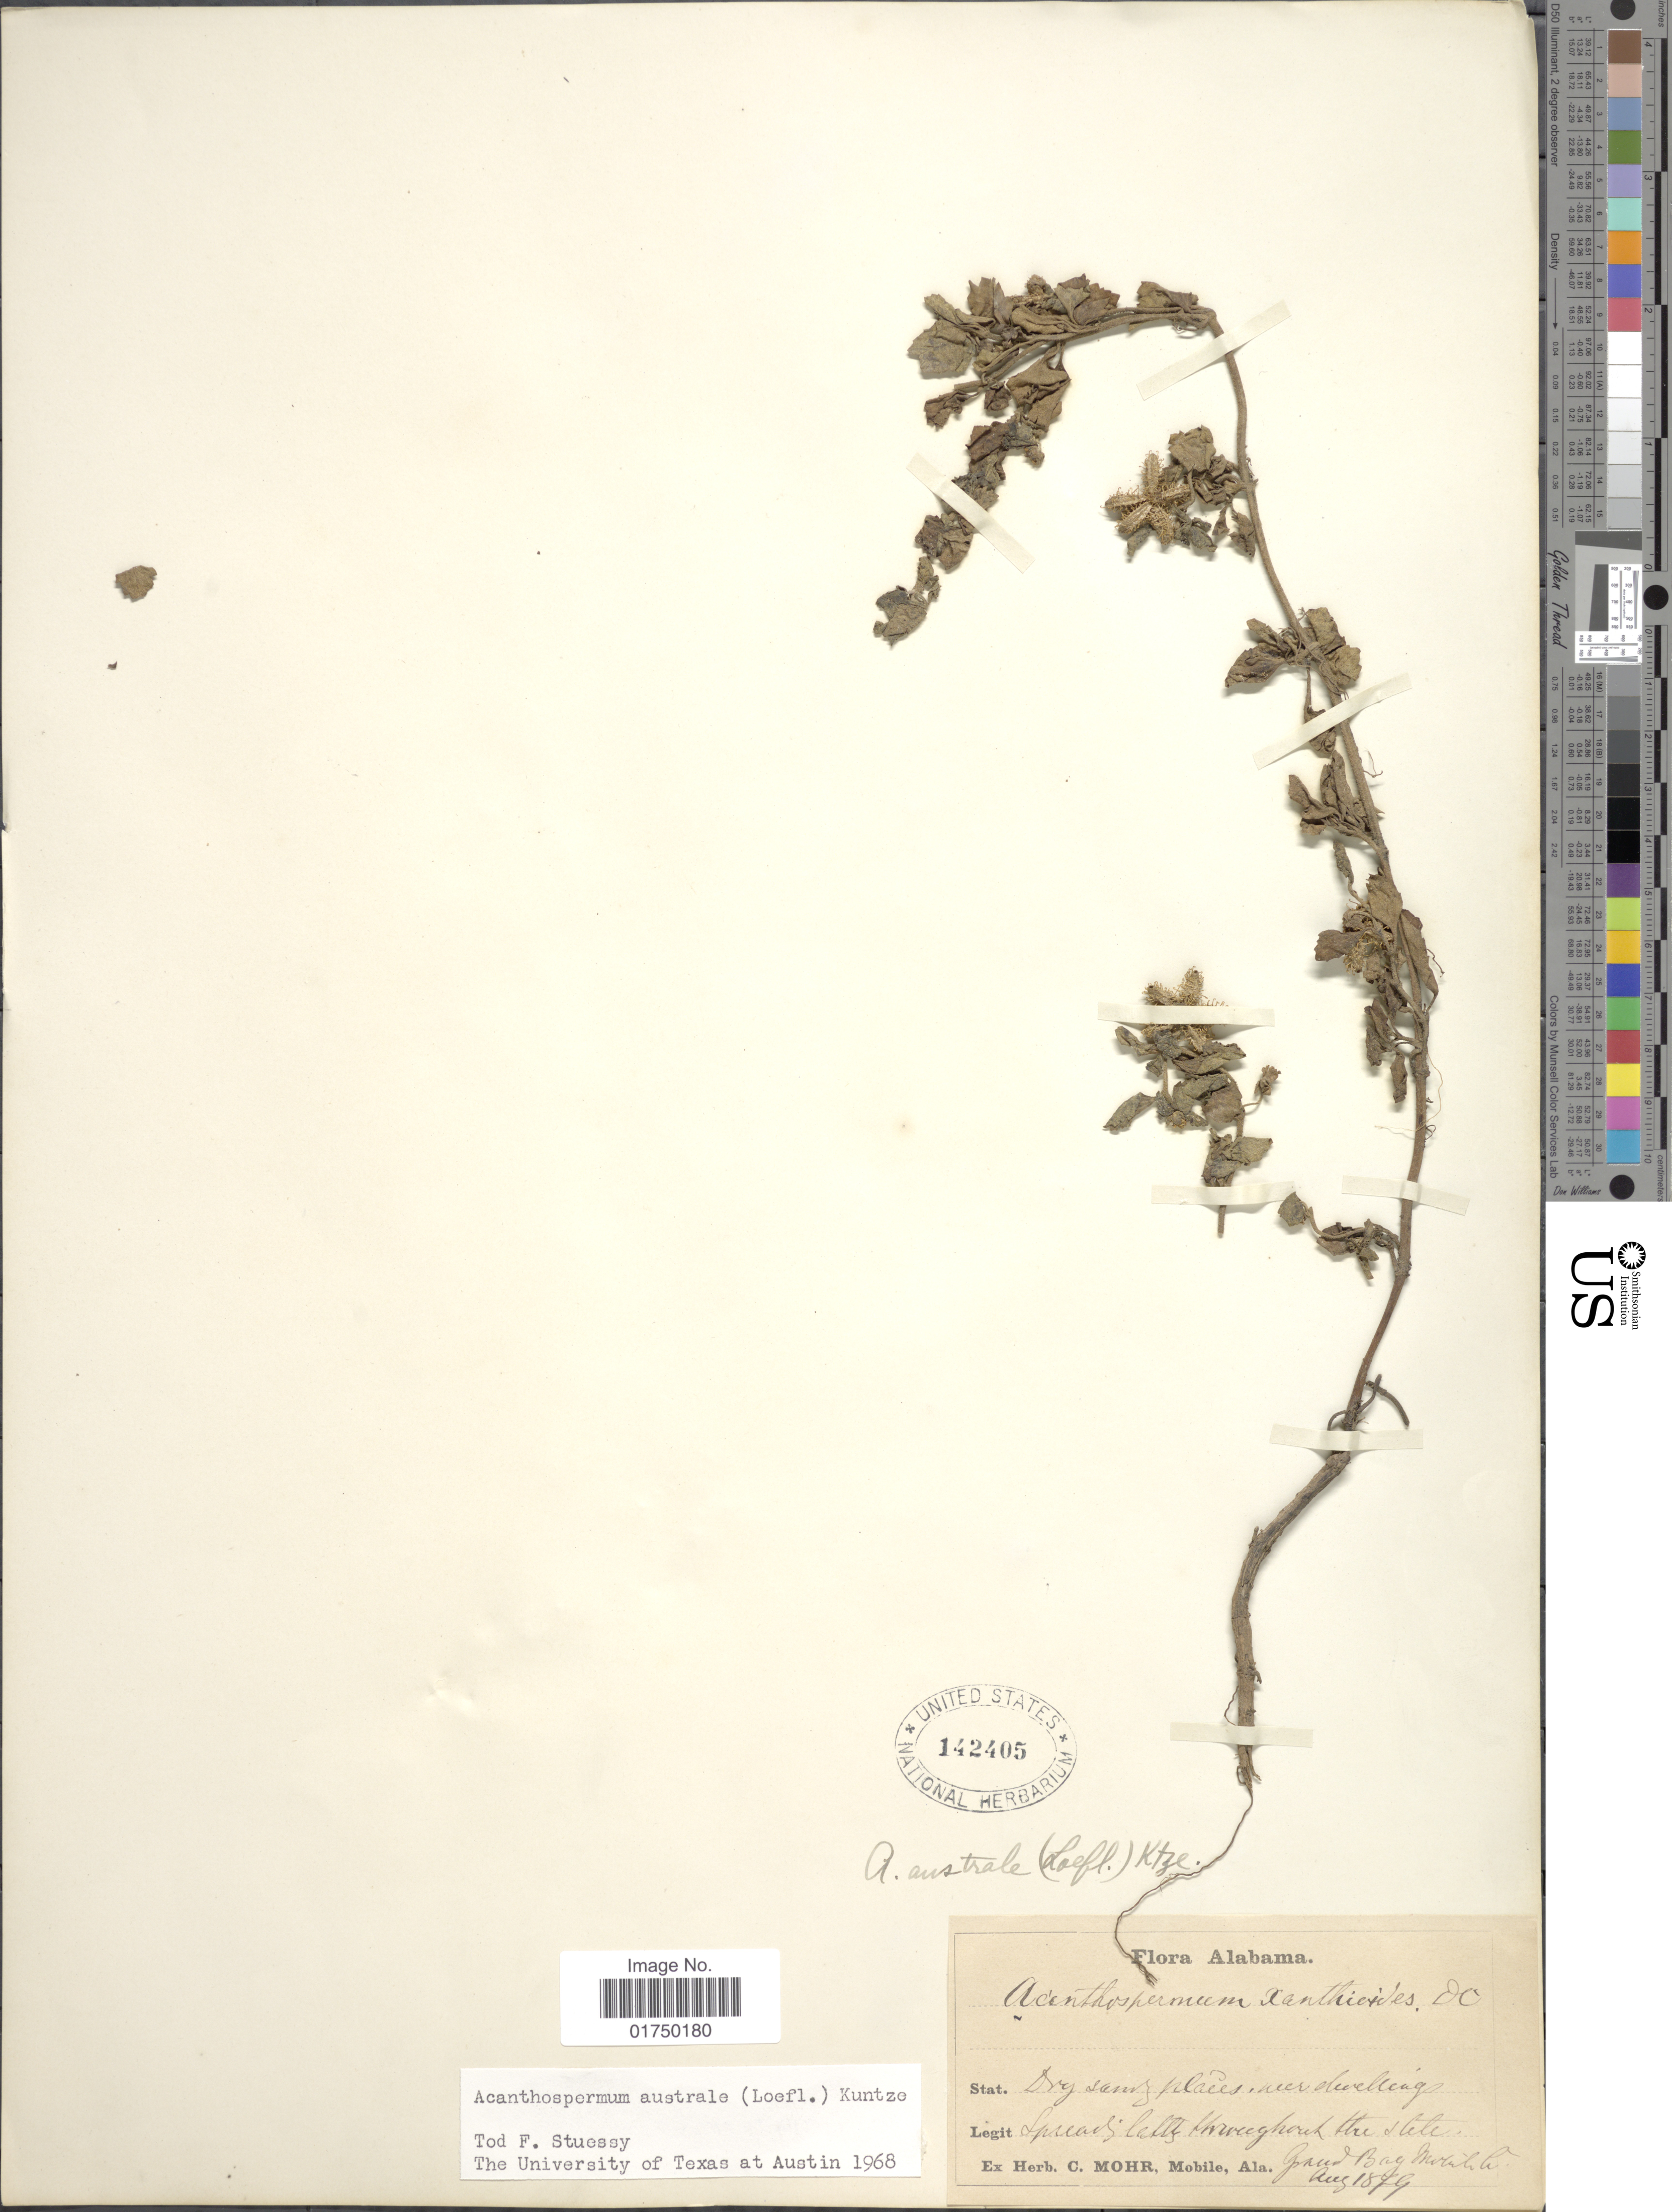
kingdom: Plantae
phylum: Tracheophyta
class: Magnoliopsida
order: Asterales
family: Asteraceae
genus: Acanthospermum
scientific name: Acanthospermum australe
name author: (Loefl.) Kuntze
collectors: ex herb. C. Mohr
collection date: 1879-08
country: United States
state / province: Alabama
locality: Grand Bay Mobile Co.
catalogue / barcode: US 142405